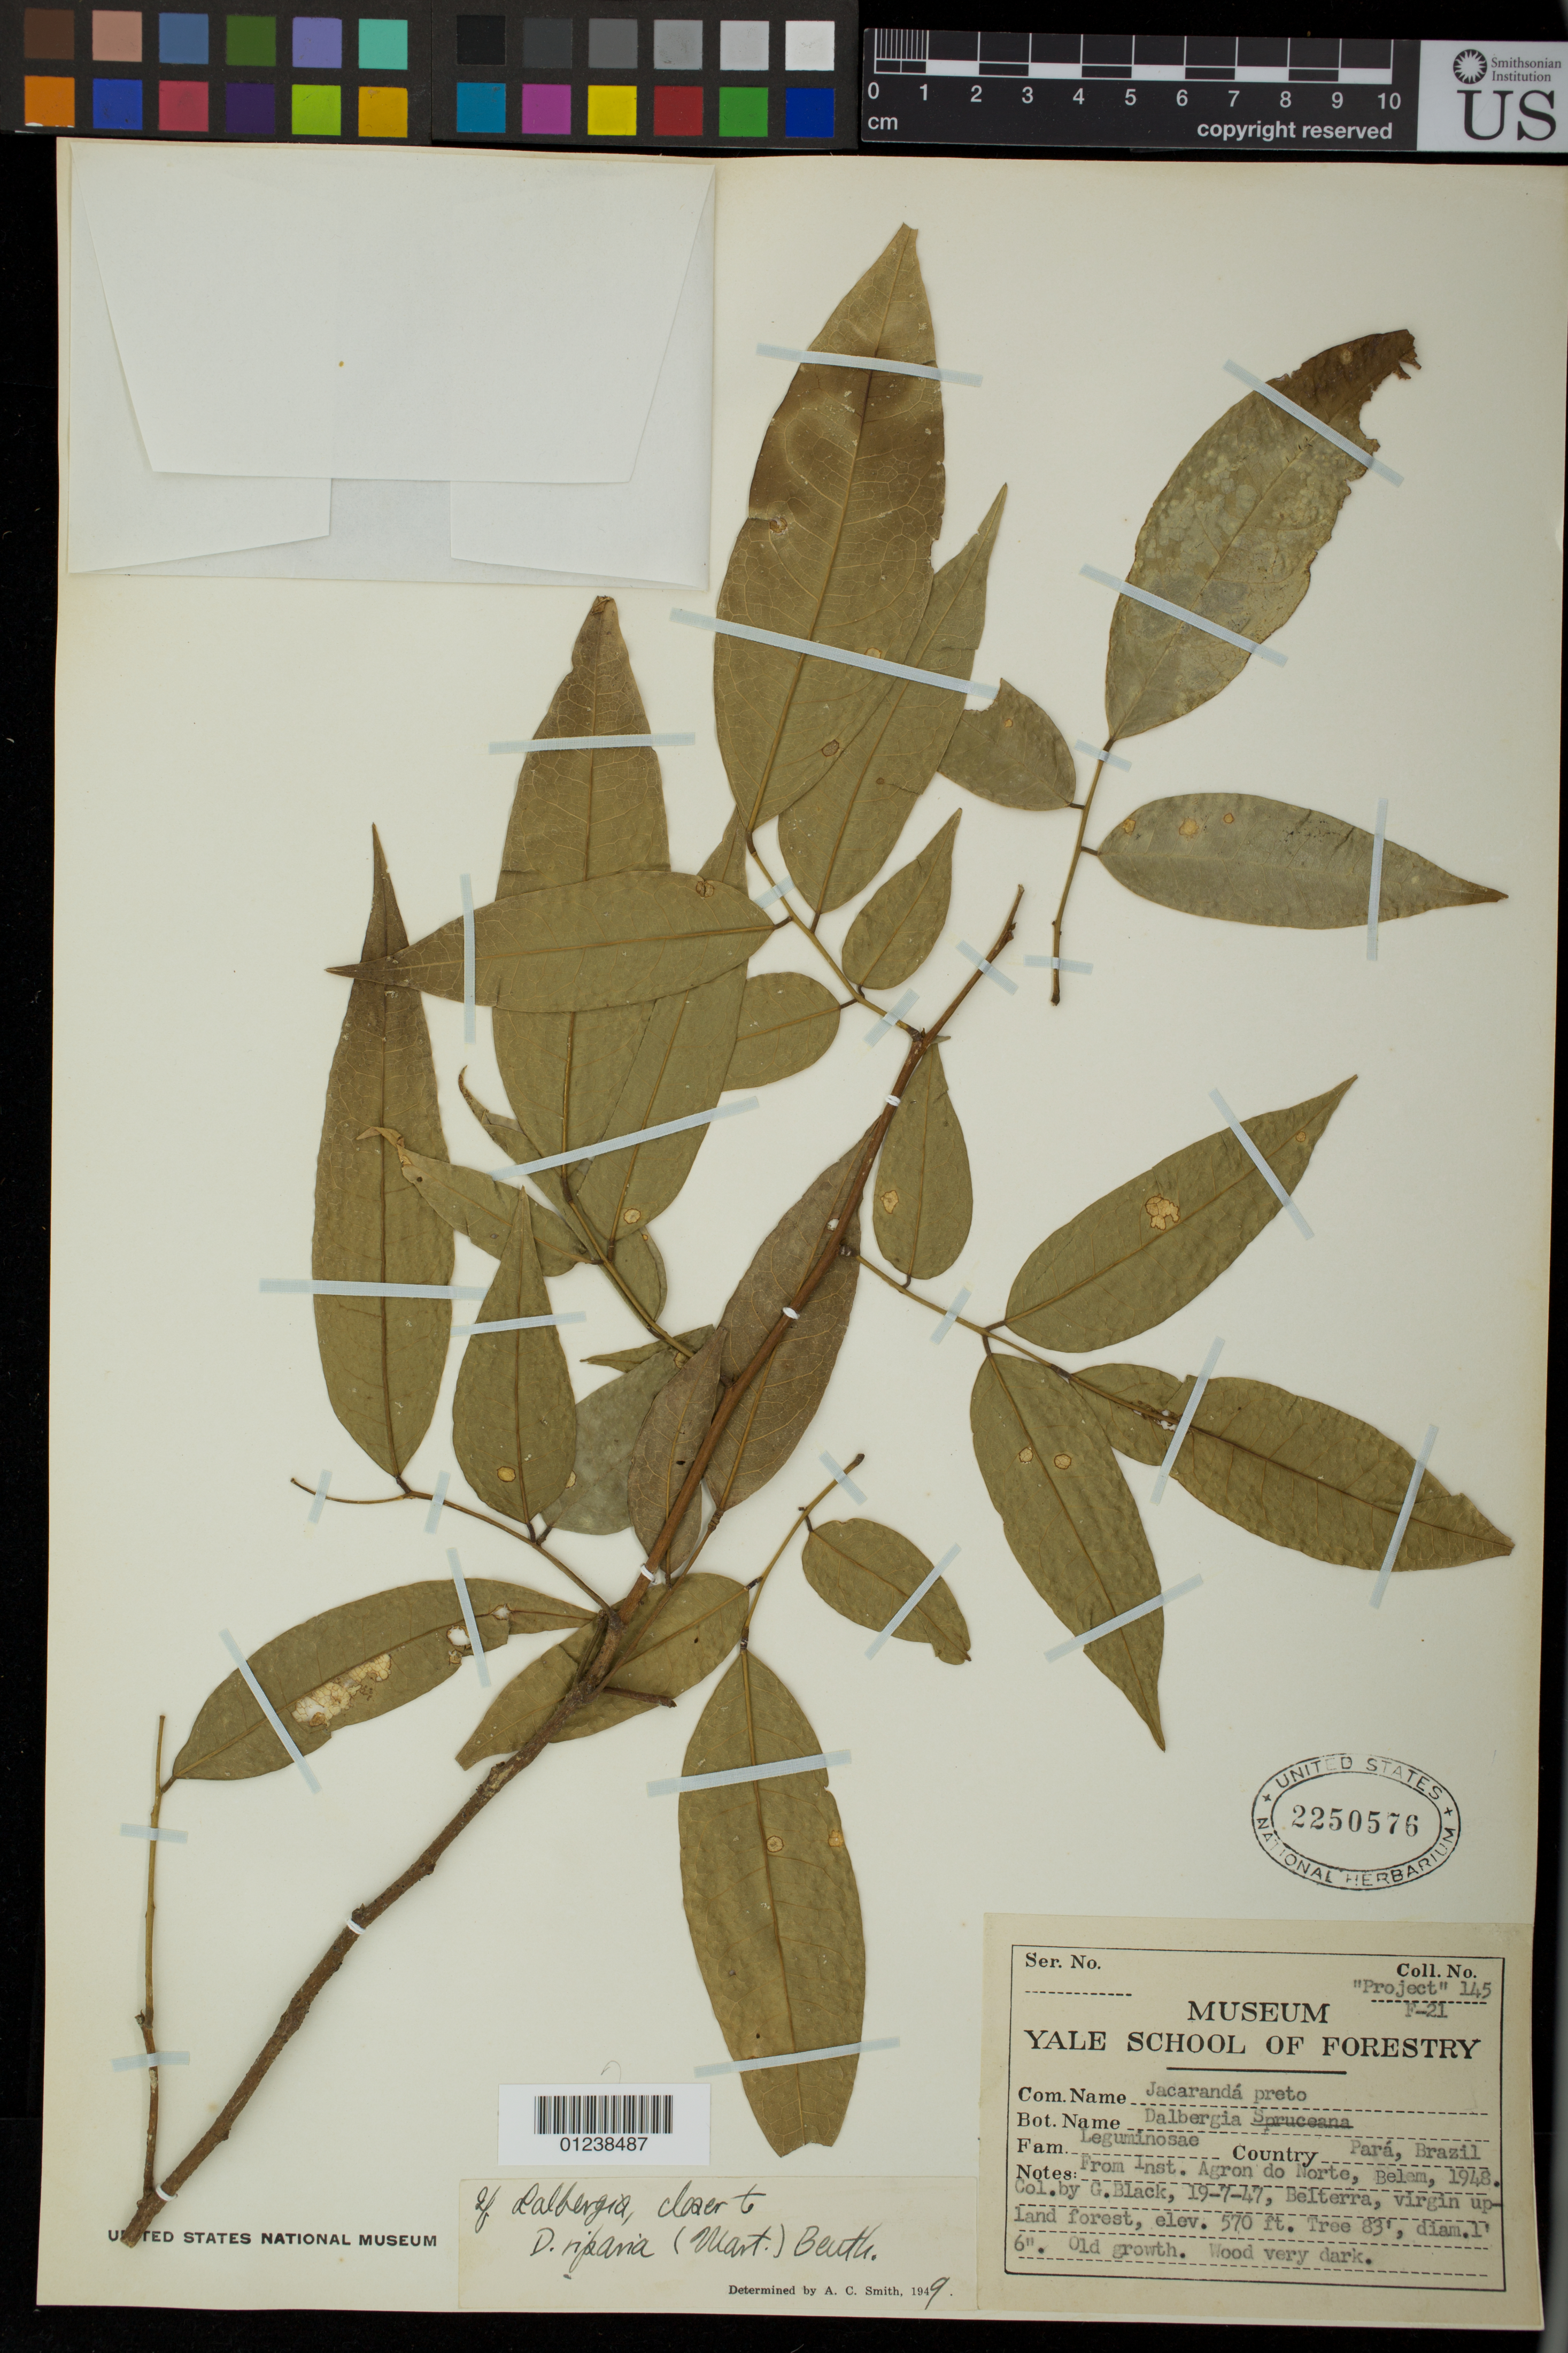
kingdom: Plantae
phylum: Tracheophyta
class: Magnoliopsida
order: Fabales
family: Fabaceae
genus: Dalbergia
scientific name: Dalbergia riparia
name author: (Mart.) Benth.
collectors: G. Black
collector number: F-21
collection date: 1947-07-19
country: Brazil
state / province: Para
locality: Belterra, virgin upland forest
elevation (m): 174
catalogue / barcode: US 2250576